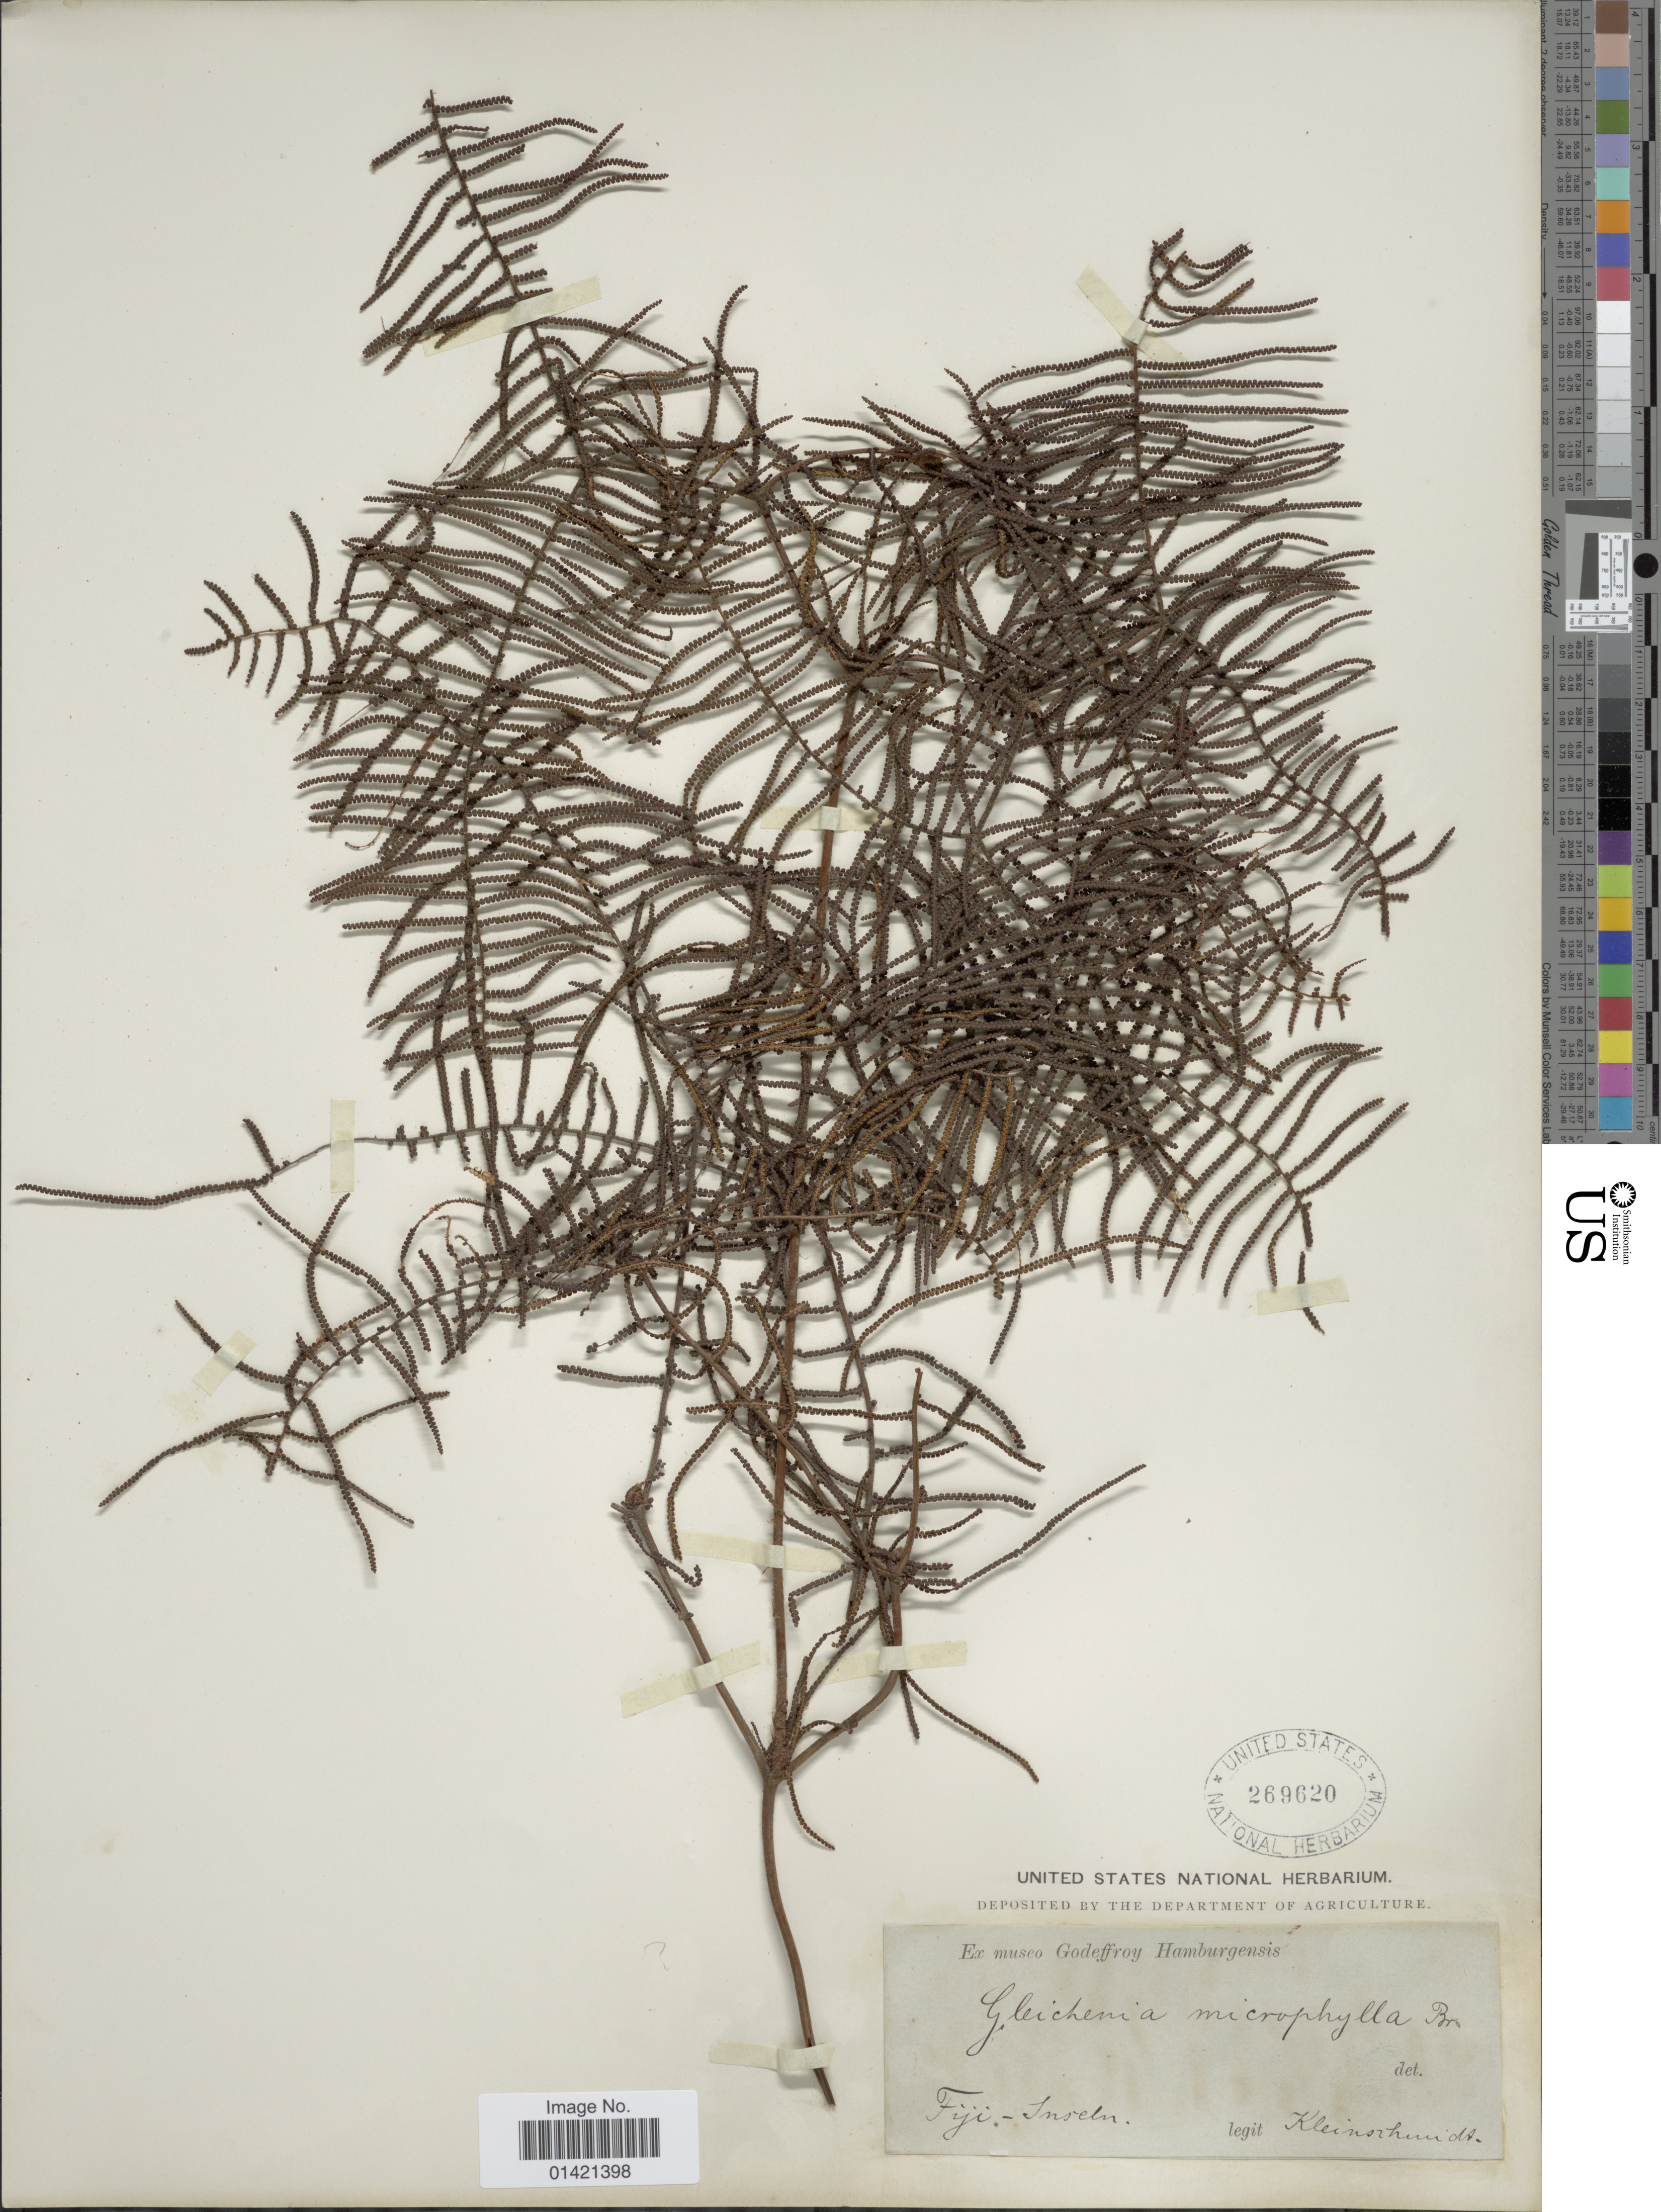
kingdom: Plantae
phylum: Tracheophyta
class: Polypodiopsida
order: Gleicheniales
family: Gleicheniaceae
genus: Gleichenia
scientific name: Gleichenia microphylla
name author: R. Br.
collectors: Kleinshuidt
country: Fiji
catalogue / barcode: US 269620